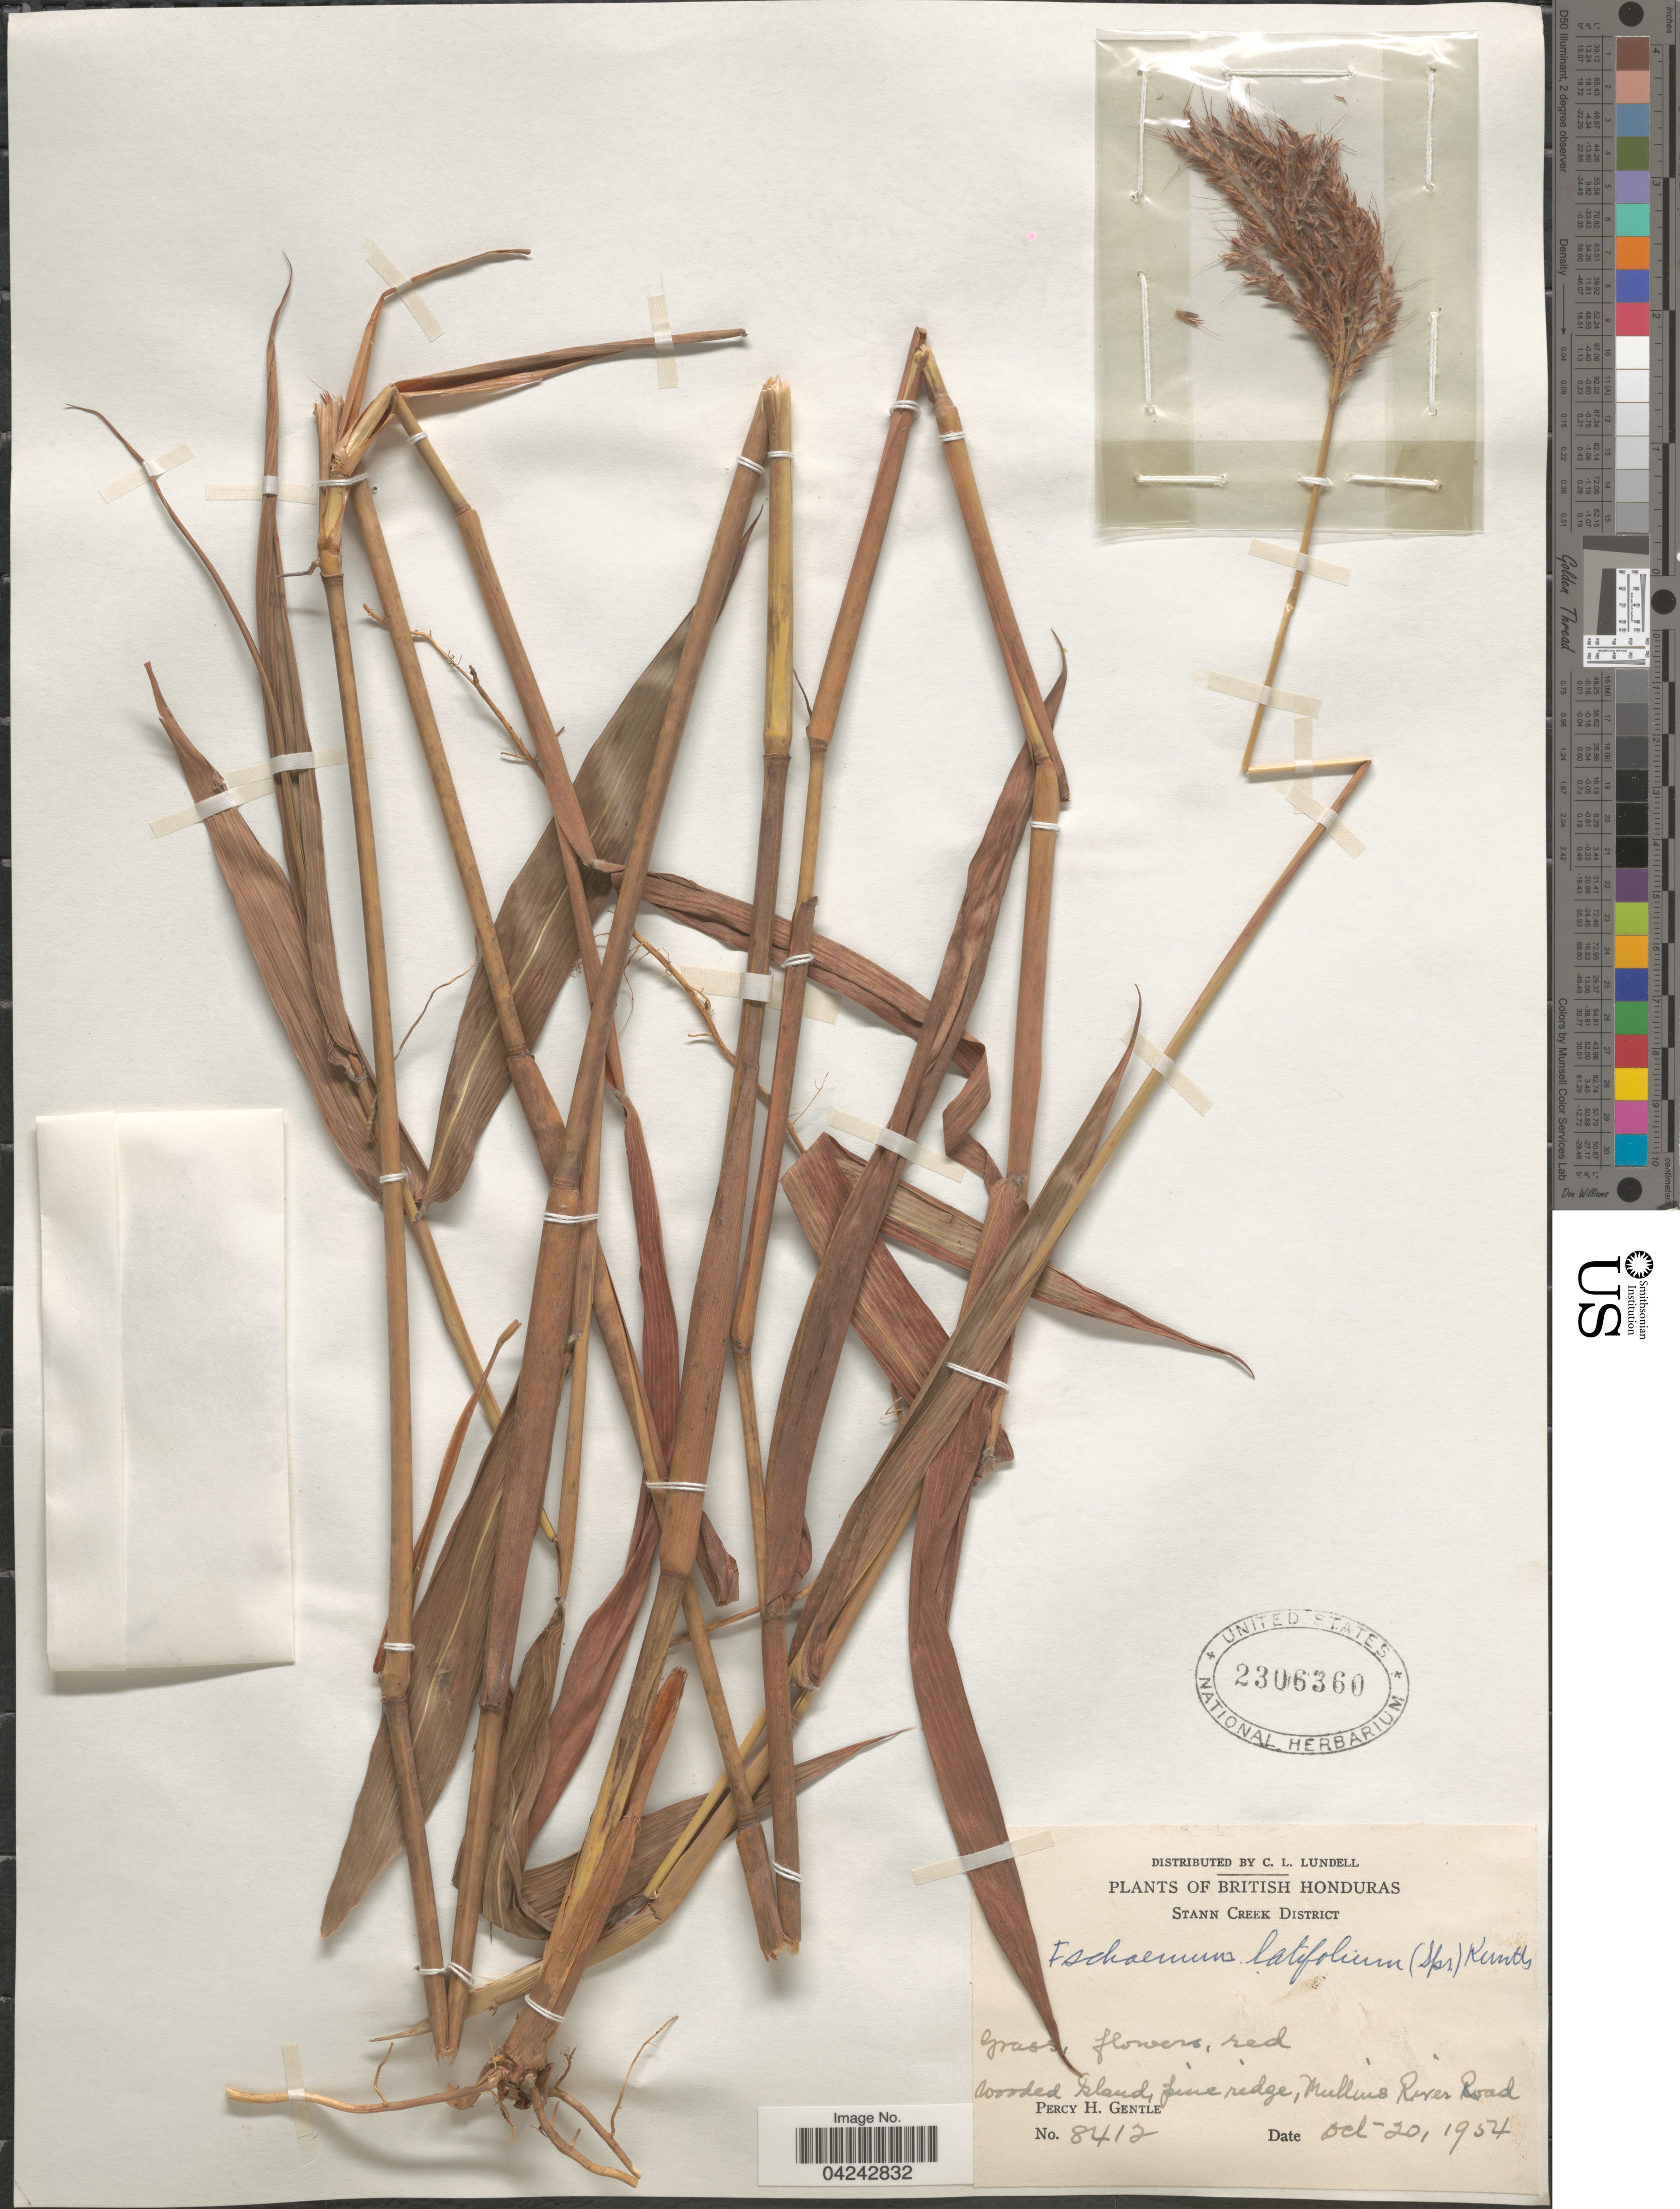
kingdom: Plantae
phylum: Tracheophyta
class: Liliopsida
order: Poales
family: Poaceae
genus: Ischaemum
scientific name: Ischaemum latifolium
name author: (Spreng.) Kunth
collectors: P. H. Gentle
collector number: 8412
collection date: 1954-10-20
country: Belize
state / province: Stann Creek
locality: British Honduras. Stann Creek District. Wooded Island, pine ridge, Mullin's River Road.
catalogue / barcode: US 2306360